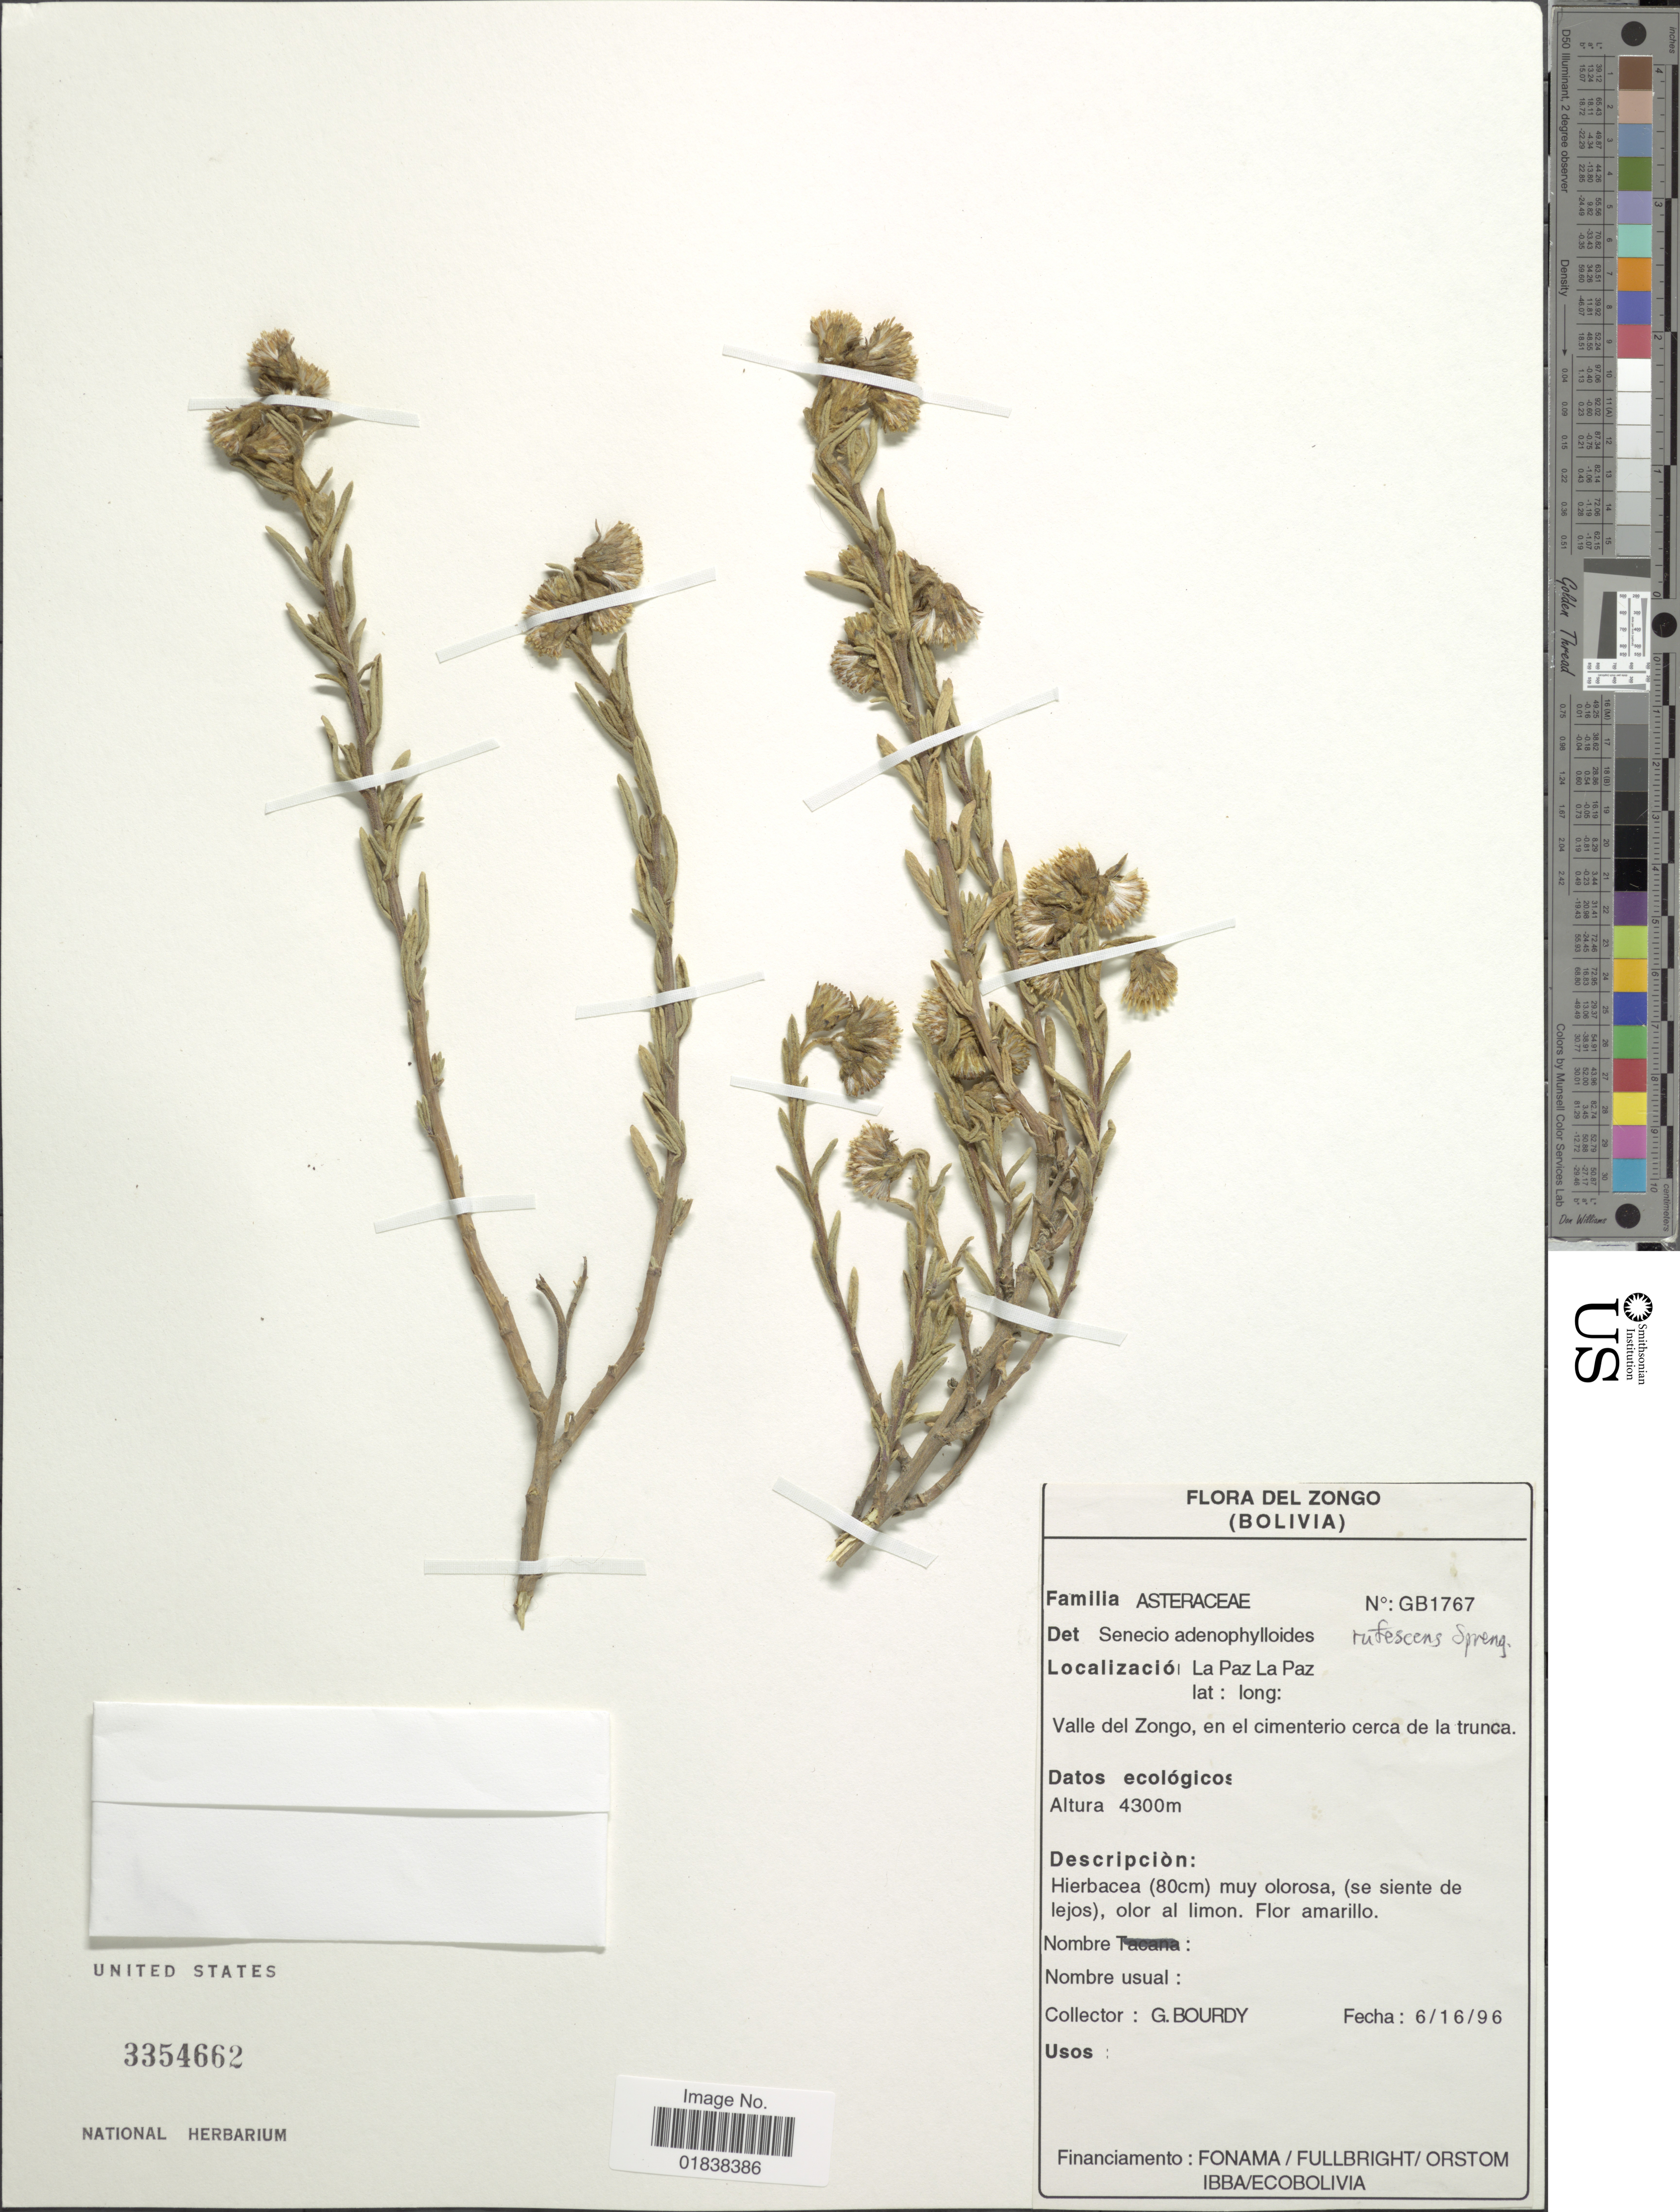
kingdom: Plantae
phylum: Tracheophyta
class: Magnoliopsida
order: Asterales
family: Asteraceae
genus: Senecio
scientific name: Senecio rufescens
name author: DC.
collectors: G. Bourdy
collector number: GB1767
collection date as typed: Transcribed d/m/y: 16/6/96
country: Bolivia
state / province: La Paz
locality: Zongo, La Paz La Paz, Valle del Zongo, en el cimenterio cerca de la trunca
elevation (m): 4300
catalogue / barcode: US 3354662